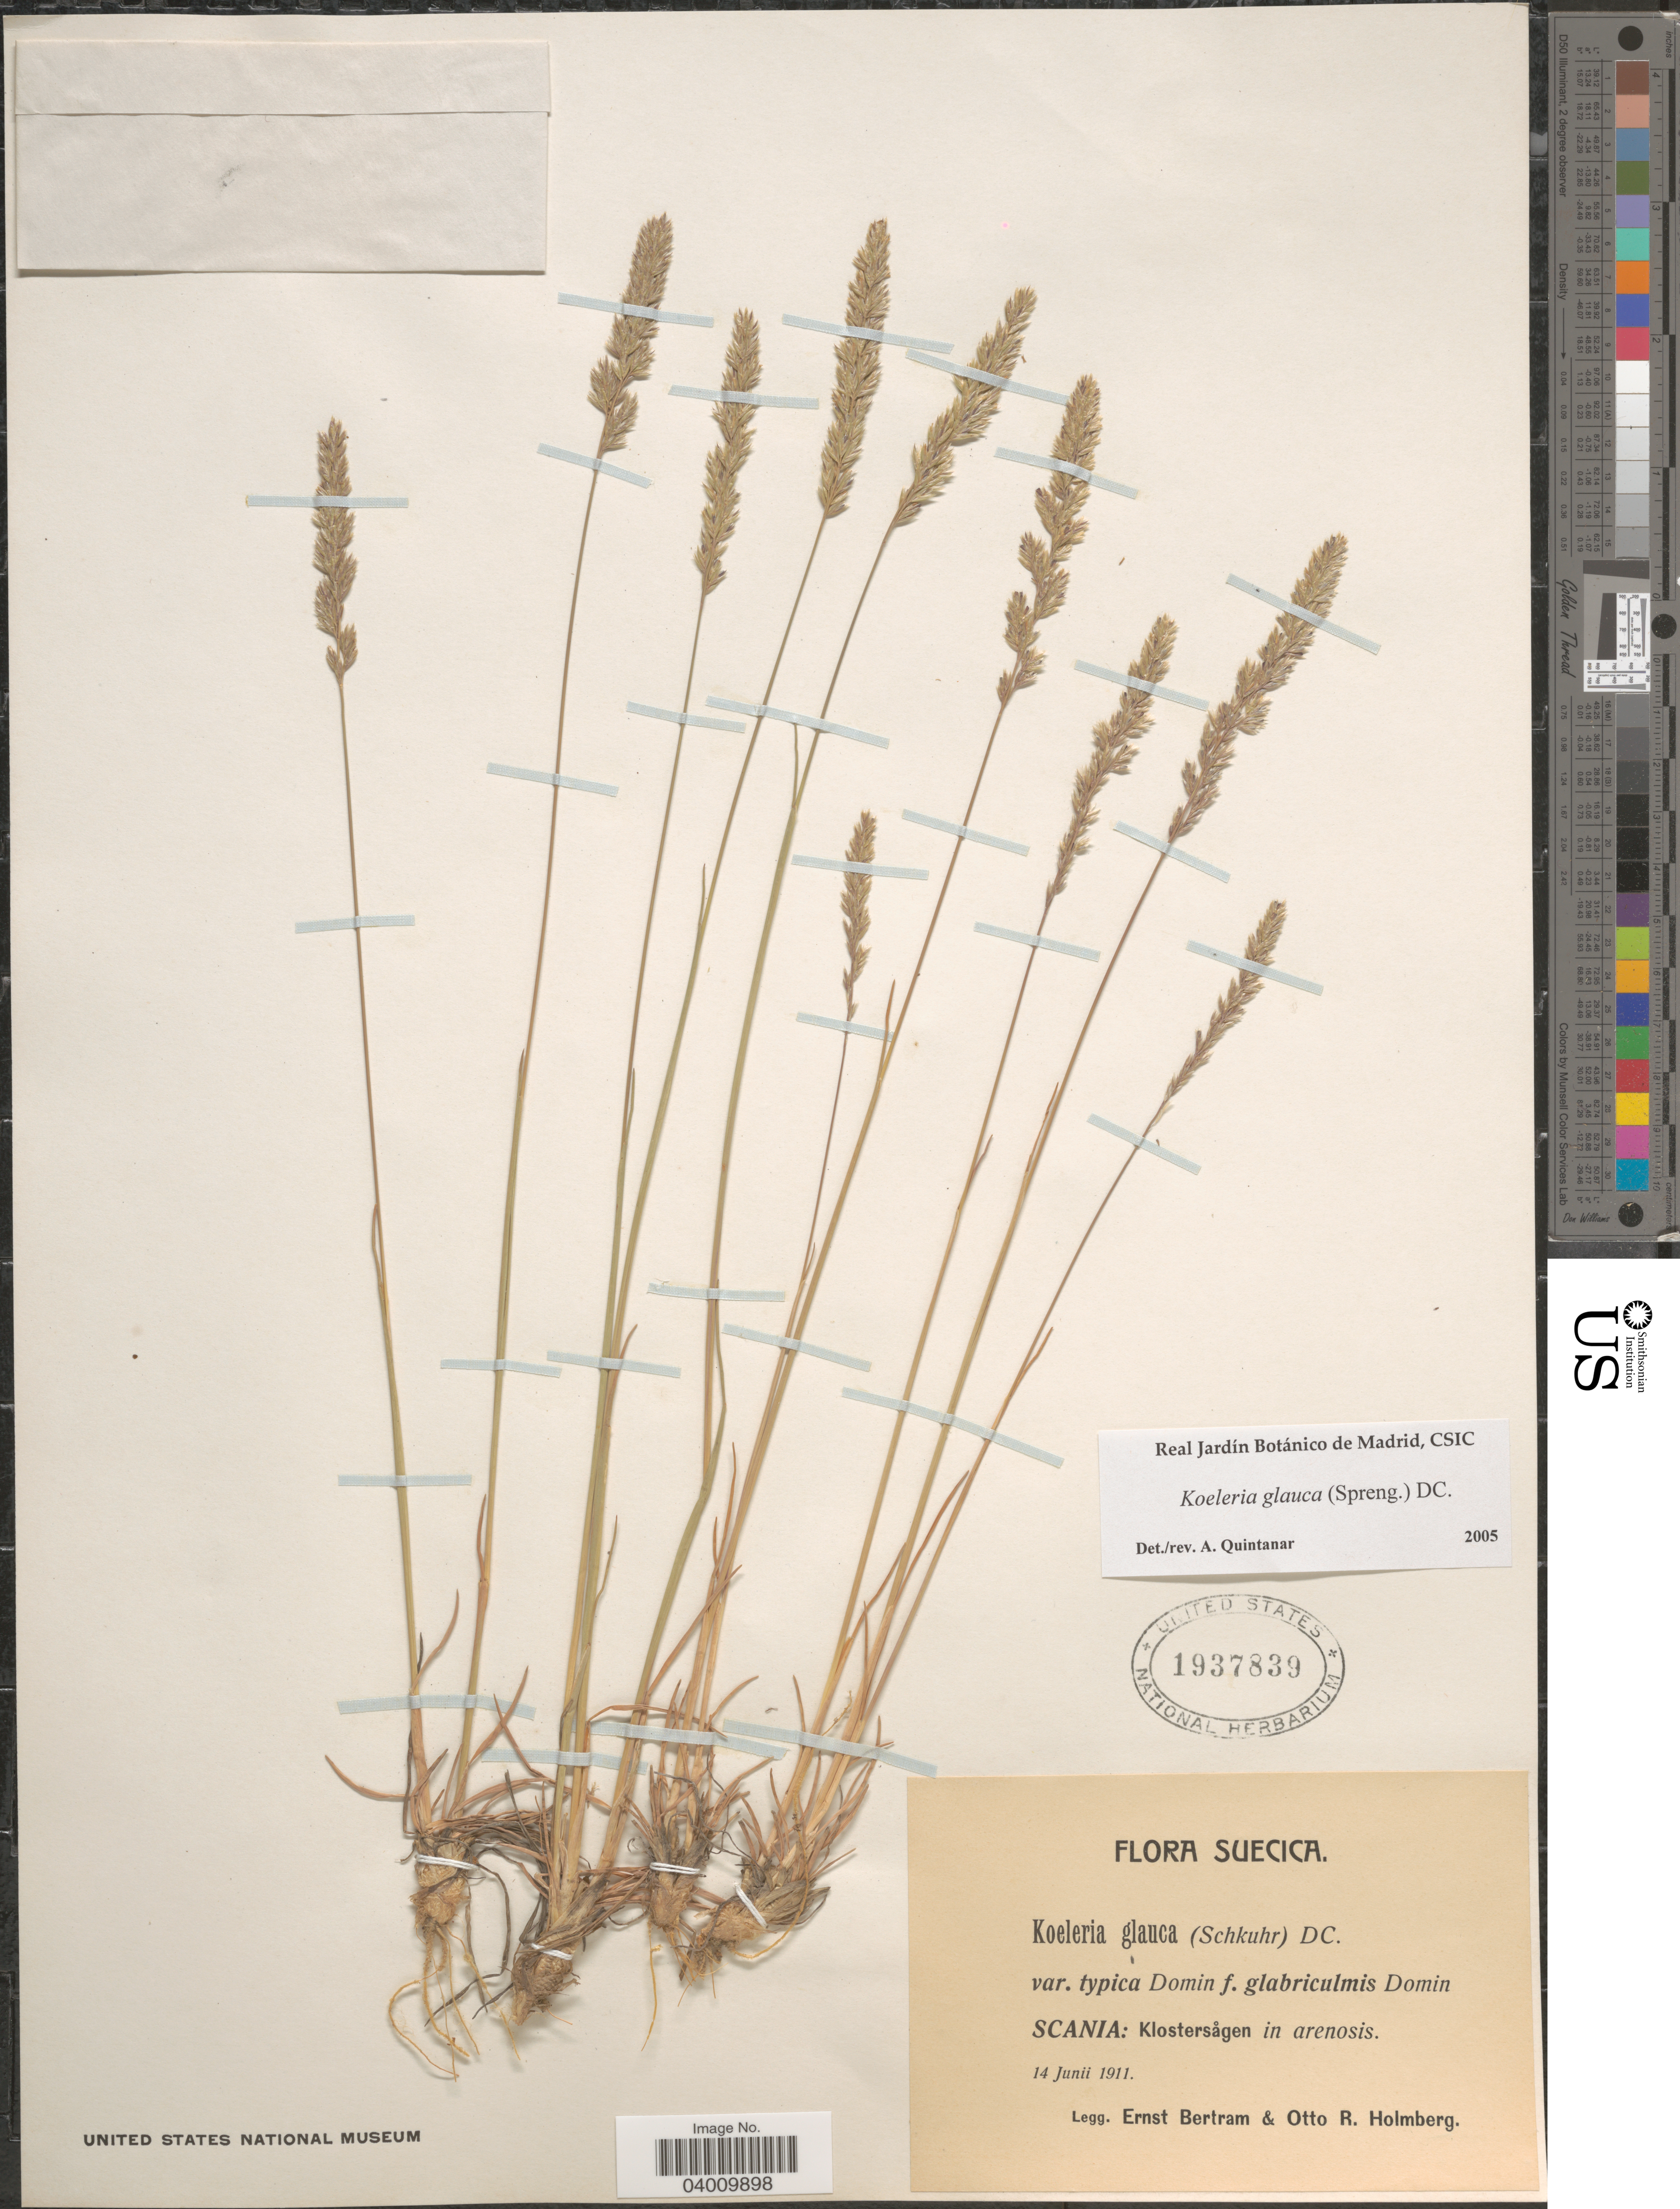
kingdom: Plantae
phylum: Tracheophyta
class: Liliopsida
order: Poales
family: Poaceae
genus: Koeleria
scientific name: Koeleria glauca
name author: (Spreng.) DC.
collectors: E. Bertram & O. Holmberg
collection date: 1911-06-14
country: Sweden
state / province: Skåne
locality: Suecica. Scania: Klostersågen in arenosis.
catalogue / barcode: US 1937839